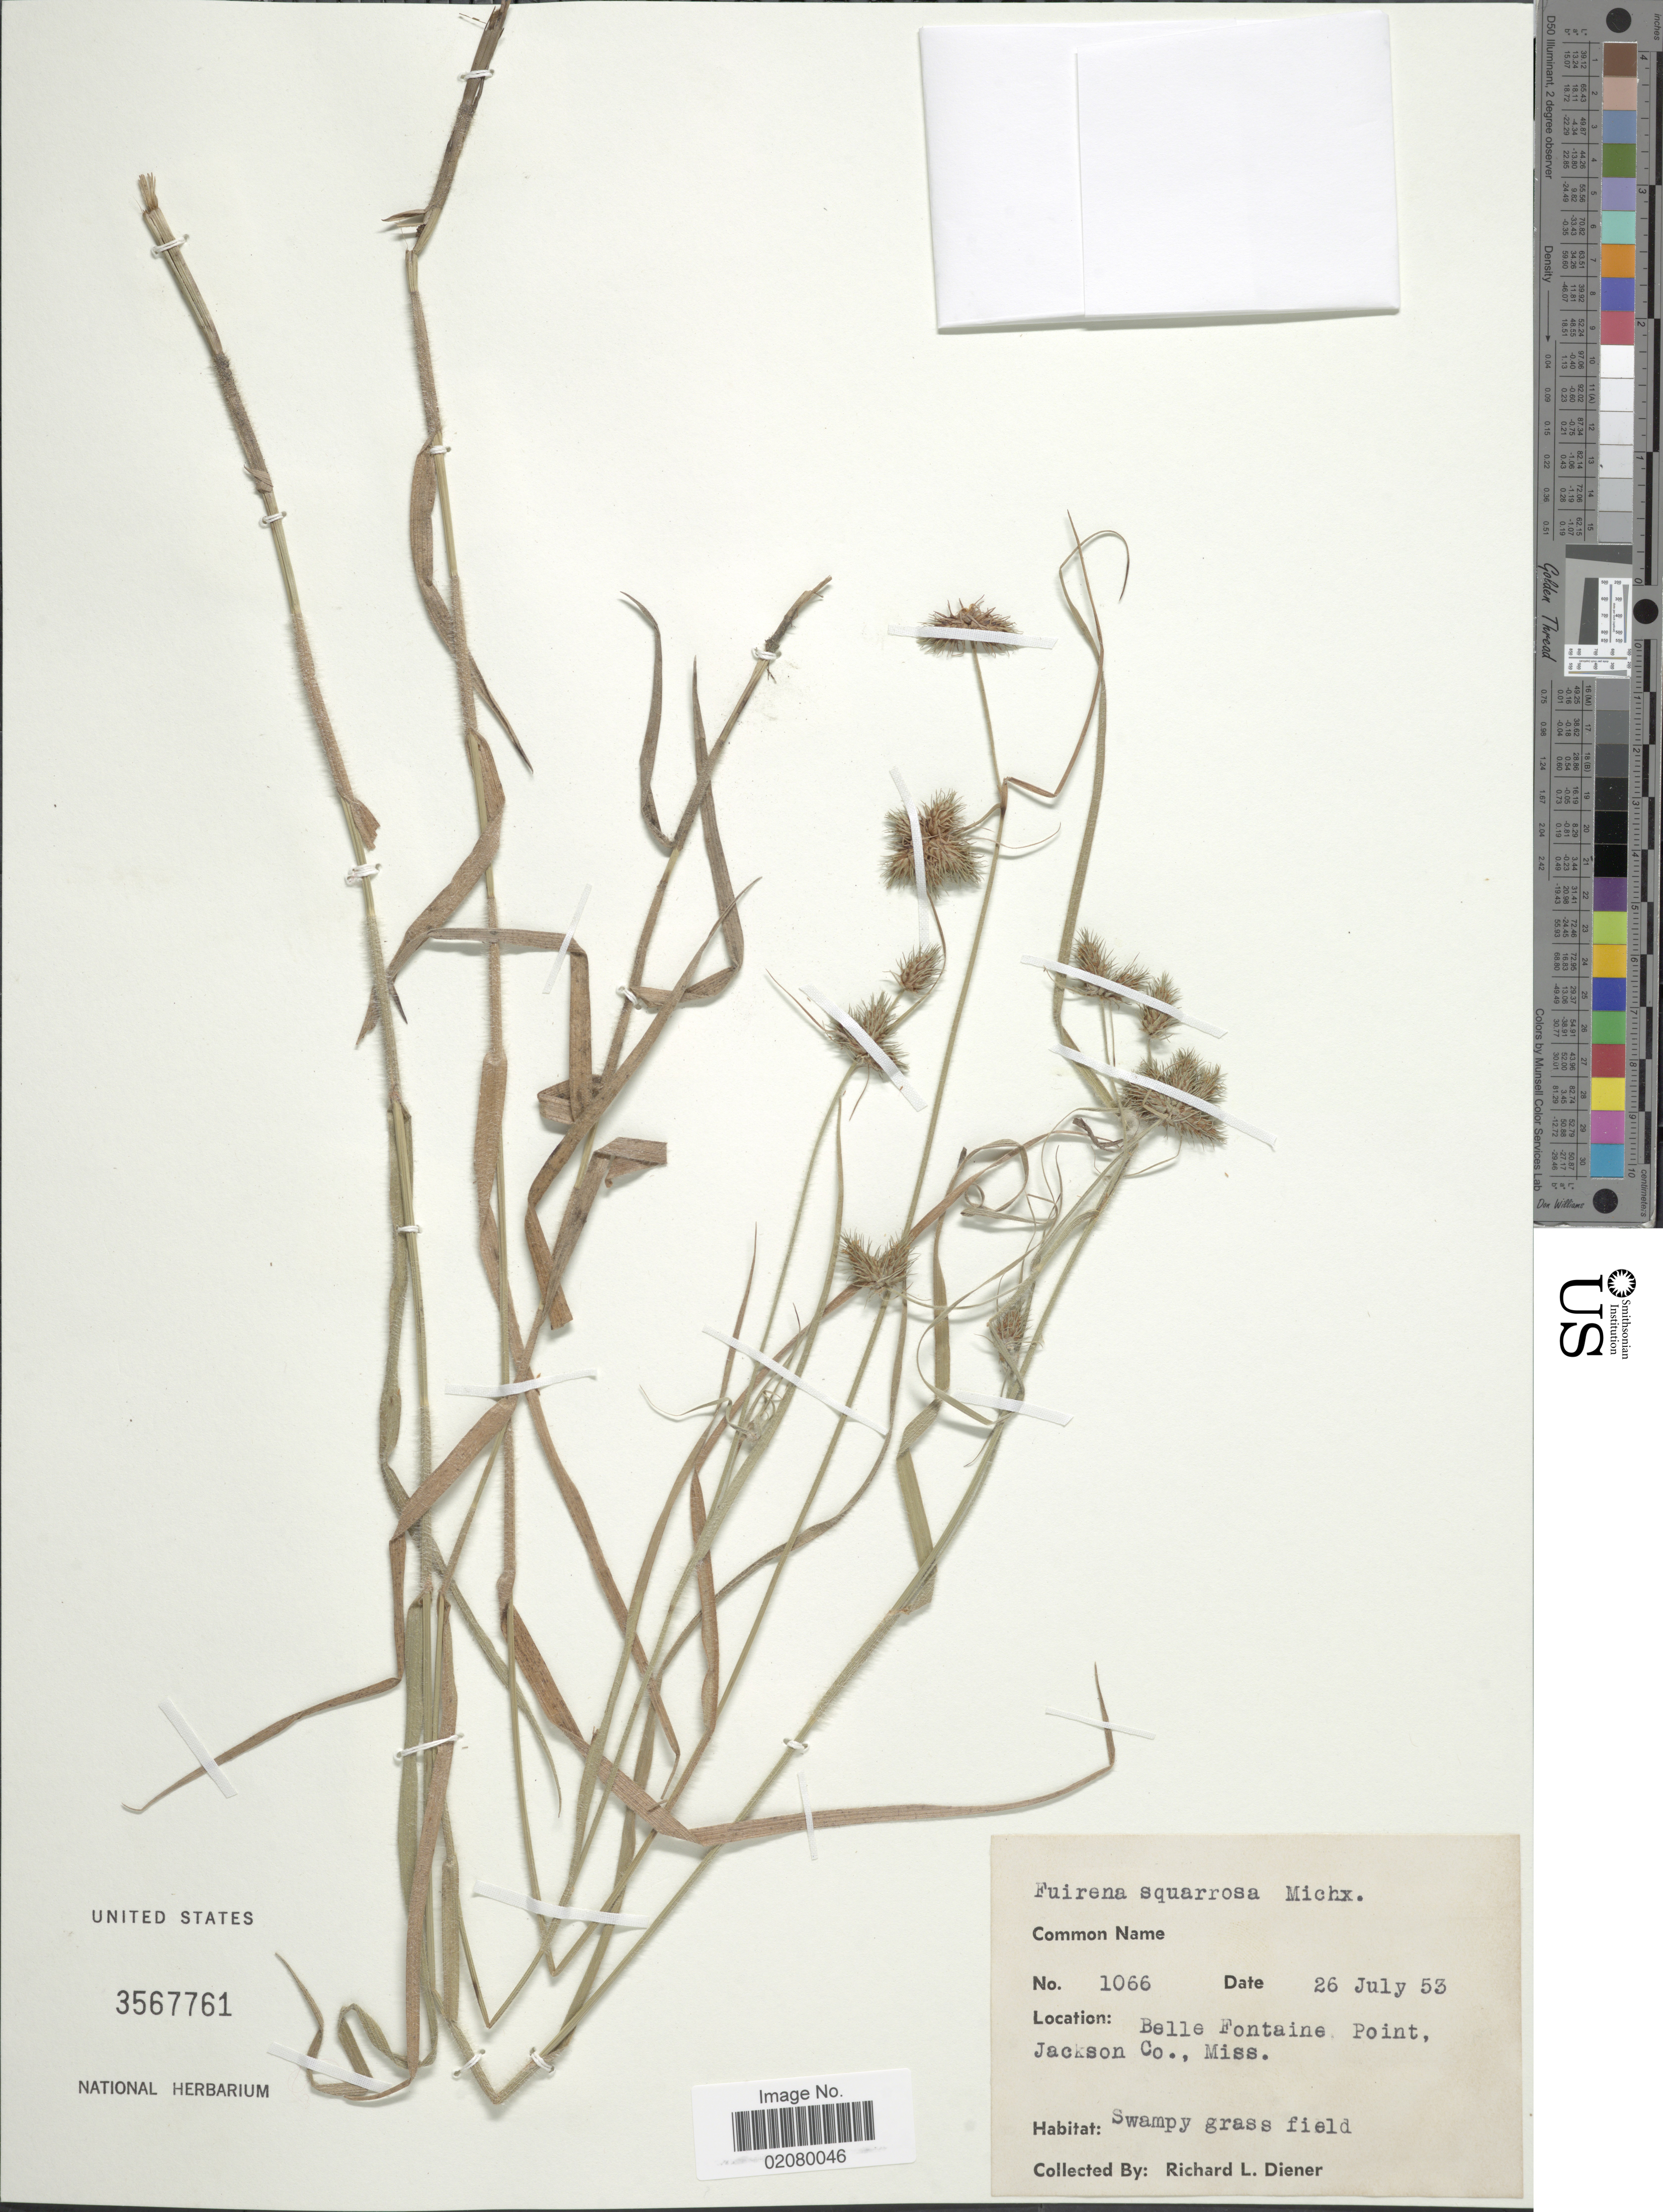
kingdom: Plantae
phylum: Tracheophyta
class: Liliopsida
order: Poales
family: Cyperaceae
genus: Fuirena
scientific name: Fuirena squarrosa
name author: Michx.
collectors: R. Diener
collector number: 1066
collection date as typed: Transcribed d/m/y: 26/7/53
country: United States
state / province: Mississippi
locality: Belle Fontaine Point, Jackson Co.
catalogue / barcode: US 3567761